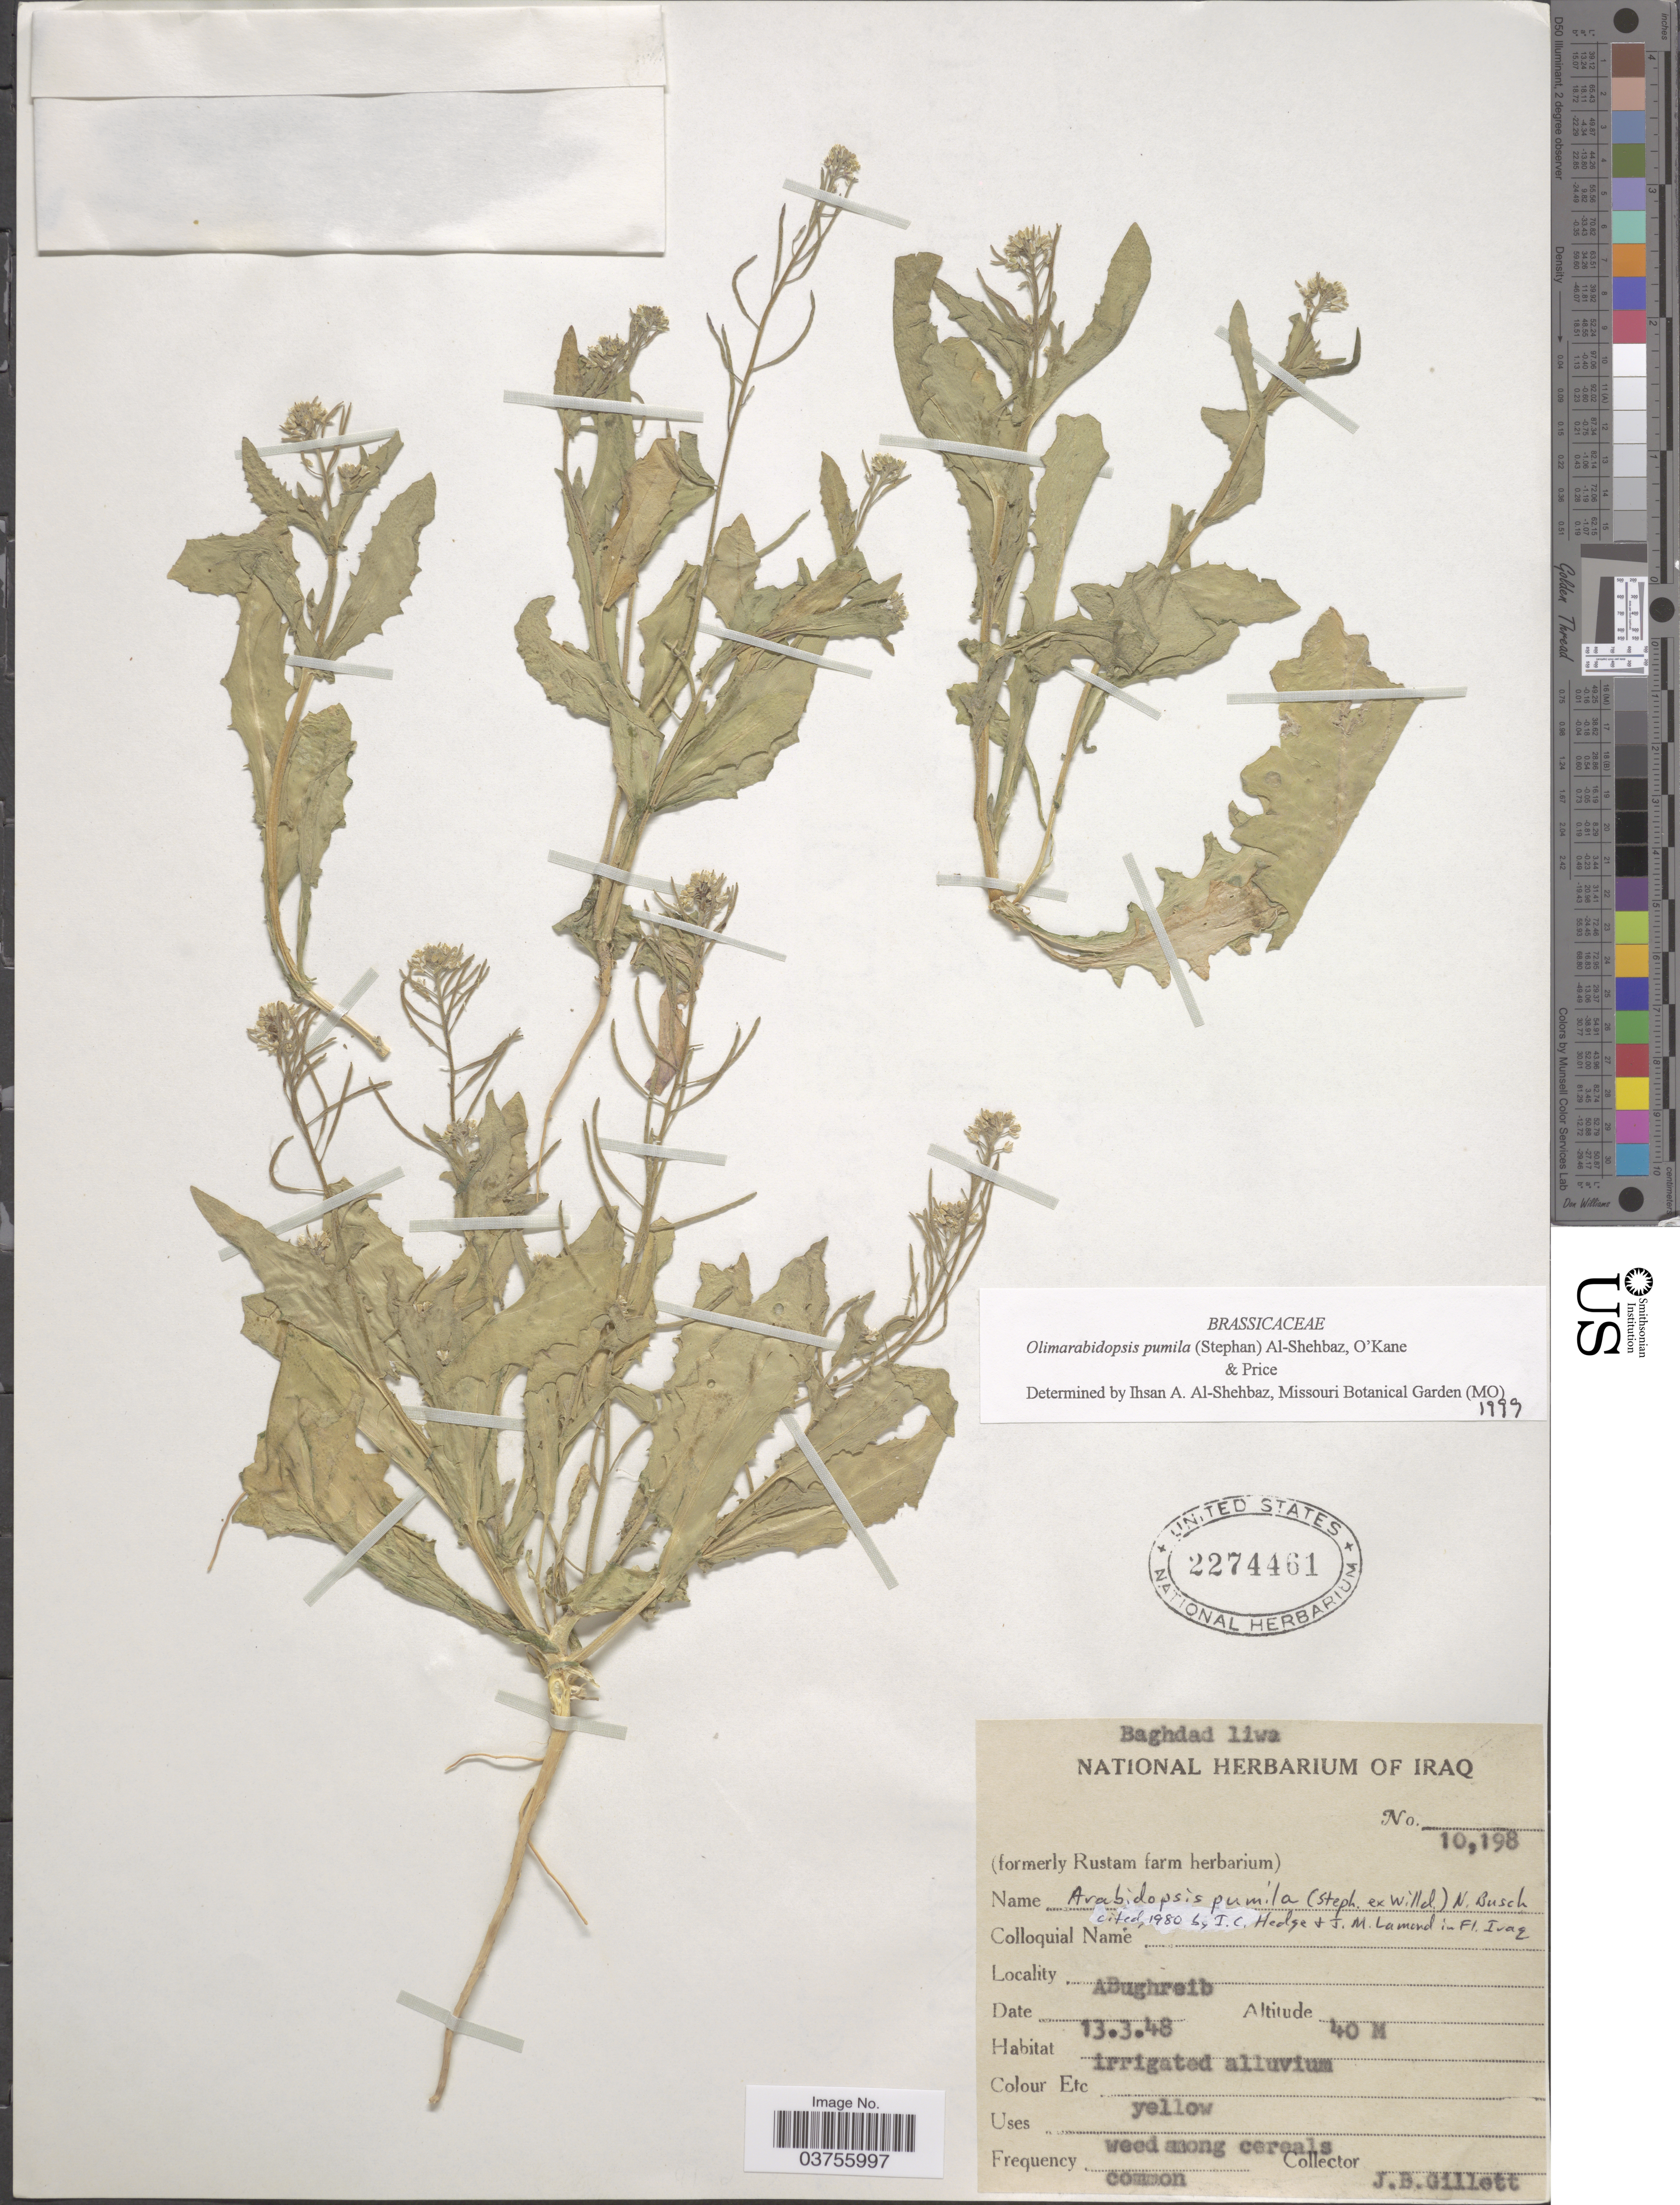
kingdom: Plantae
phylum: Tracheophyta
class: Magnoliopsida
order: Brassicales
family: Brassicaceae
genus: Olimarabidopsis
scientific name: Olimarabidopsis pumila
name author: (Čelak.) Al-Shehbaz et al.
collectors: J. B. Gillett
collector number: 10198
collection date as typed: Transcribed d/m/y: 13/3/48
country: Iraq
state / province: Baghdad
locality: Baghdad liwa. ABughreib.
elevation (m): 40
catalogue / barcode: US 2274461